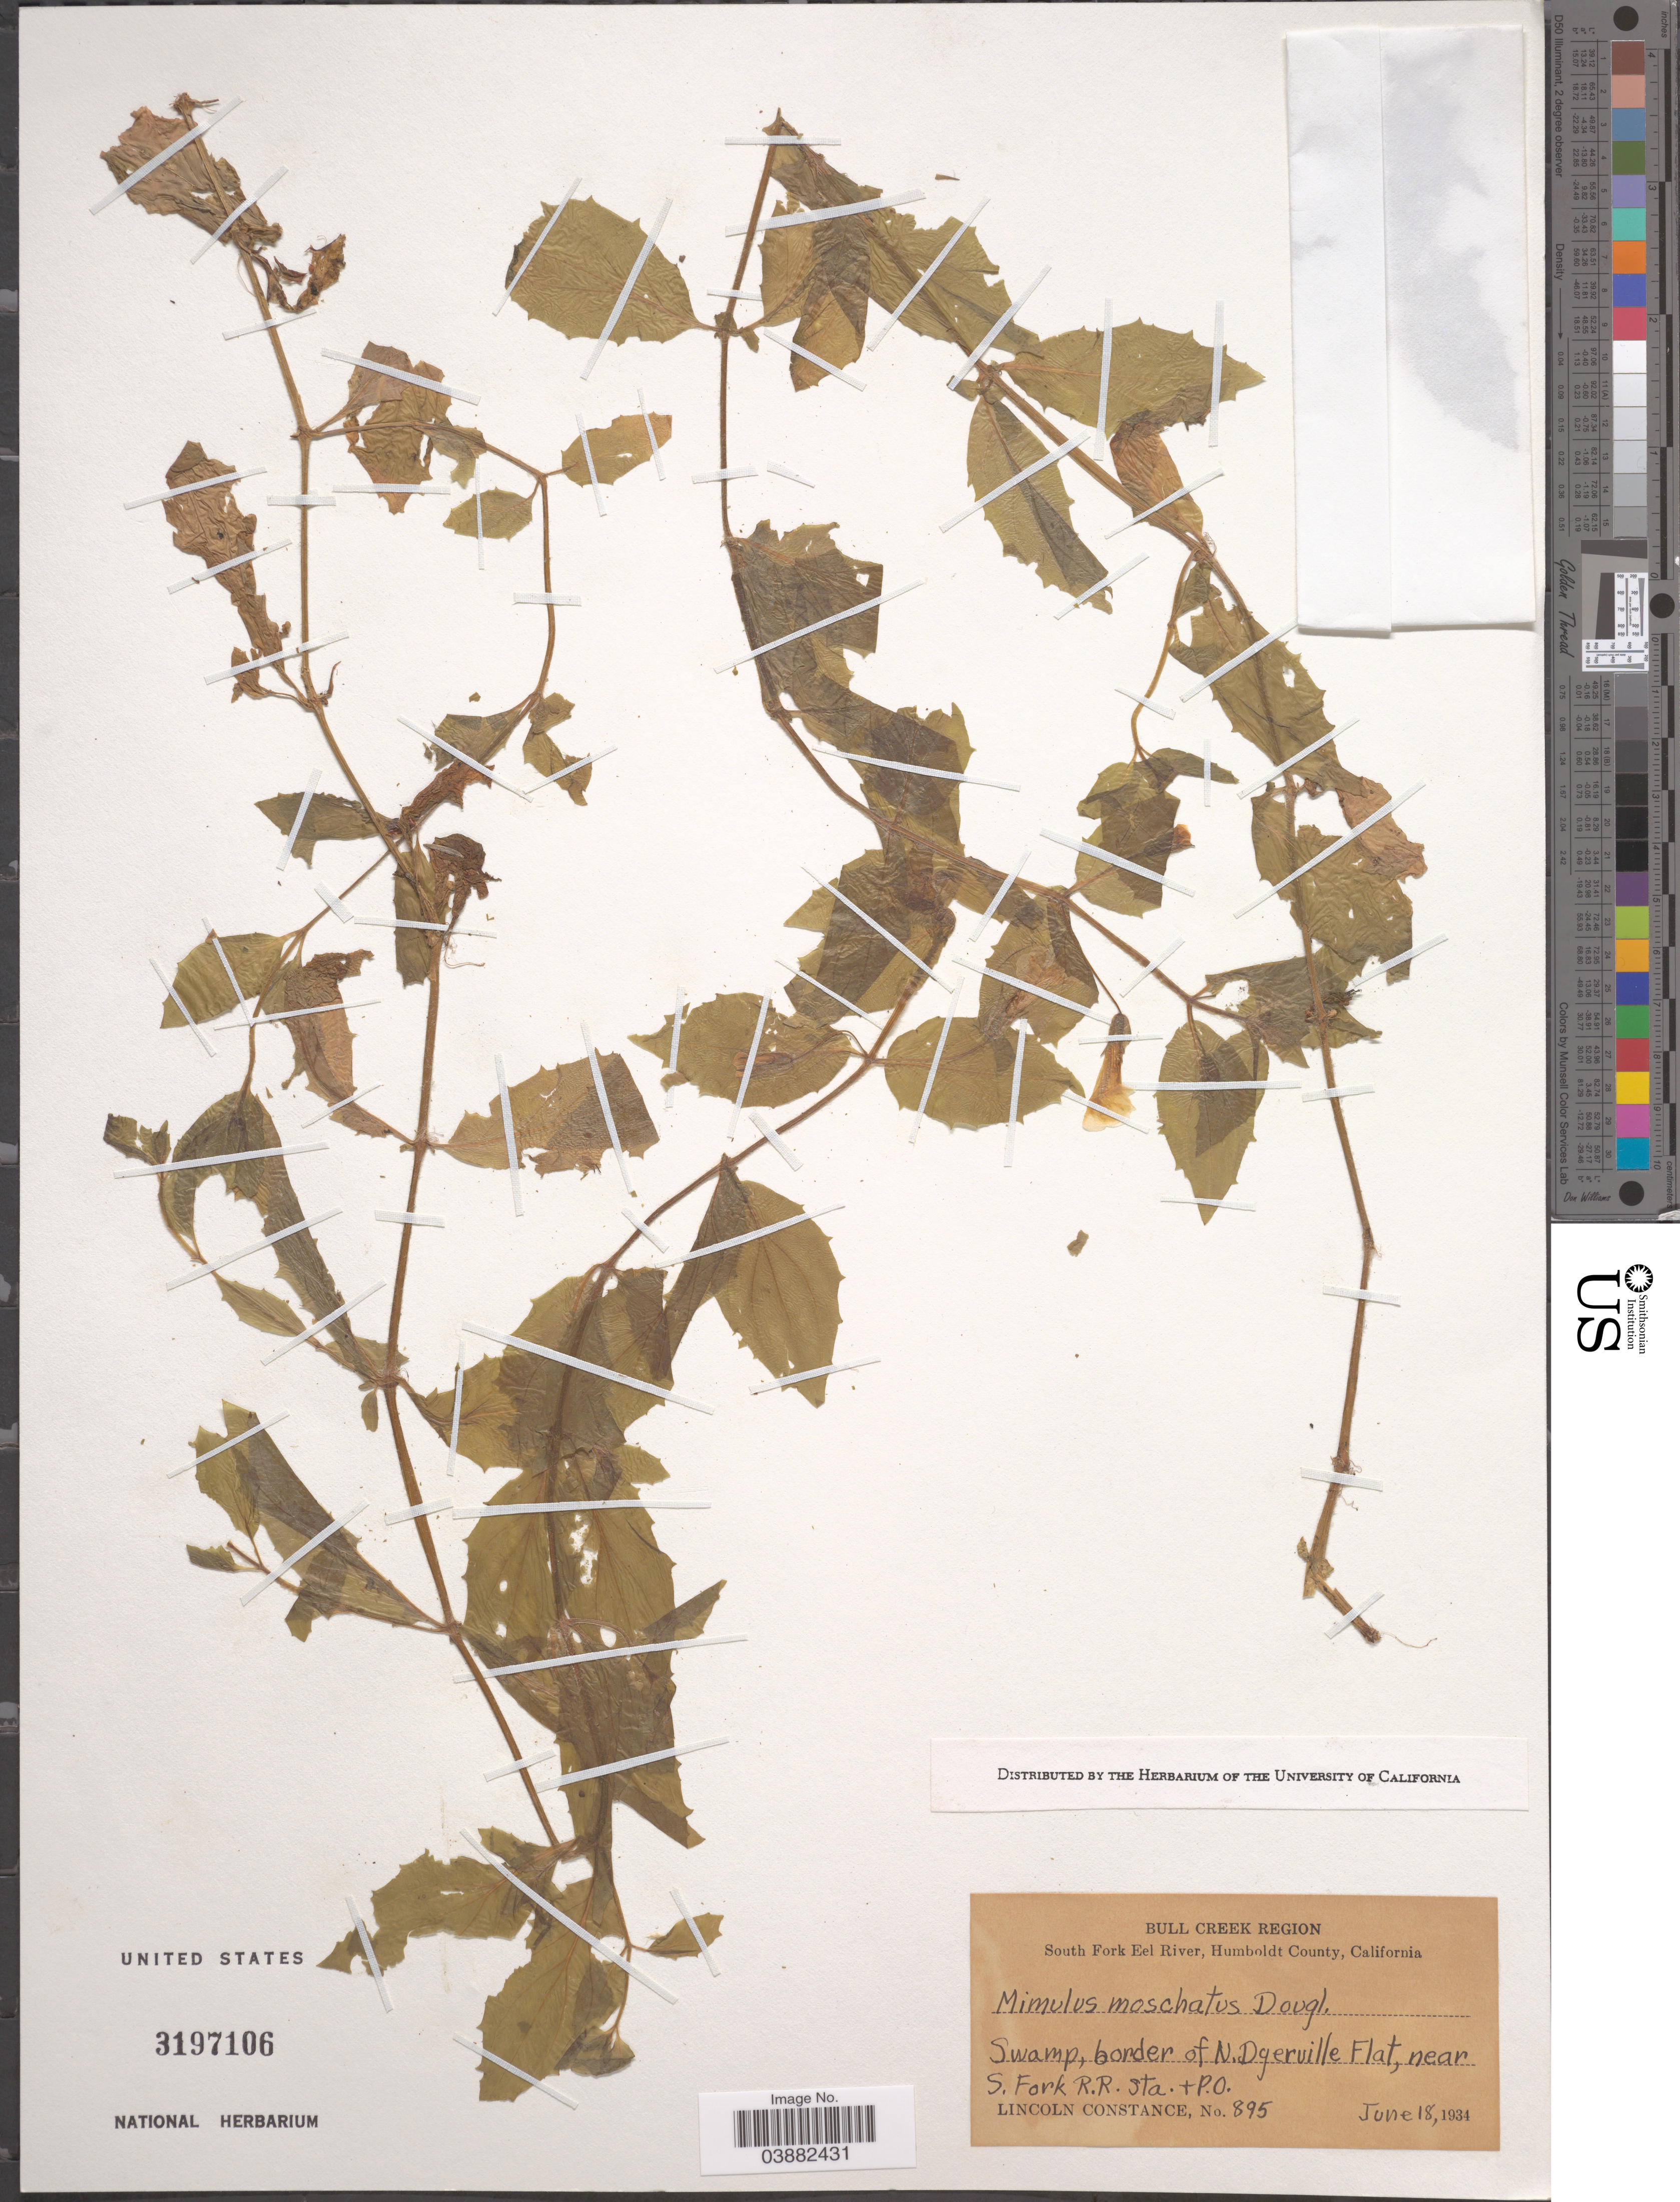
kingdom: Plantae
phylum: Tracheophyta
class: Magnoliopsida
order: Lamiales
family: Phrymaceae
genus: Mimulus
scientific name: Mimulus moschatus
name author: Douglas ex Lindl.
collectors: L. Constance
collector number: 895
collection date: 1934-06-18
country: United States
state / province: California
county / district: Humboldt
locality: Bull Creek Region. South Fork Eel River, Humboldt County. Border of N. Dyerville Flat, near S. Fork R.R. Sta. +P.O.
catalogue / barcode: US 3197106